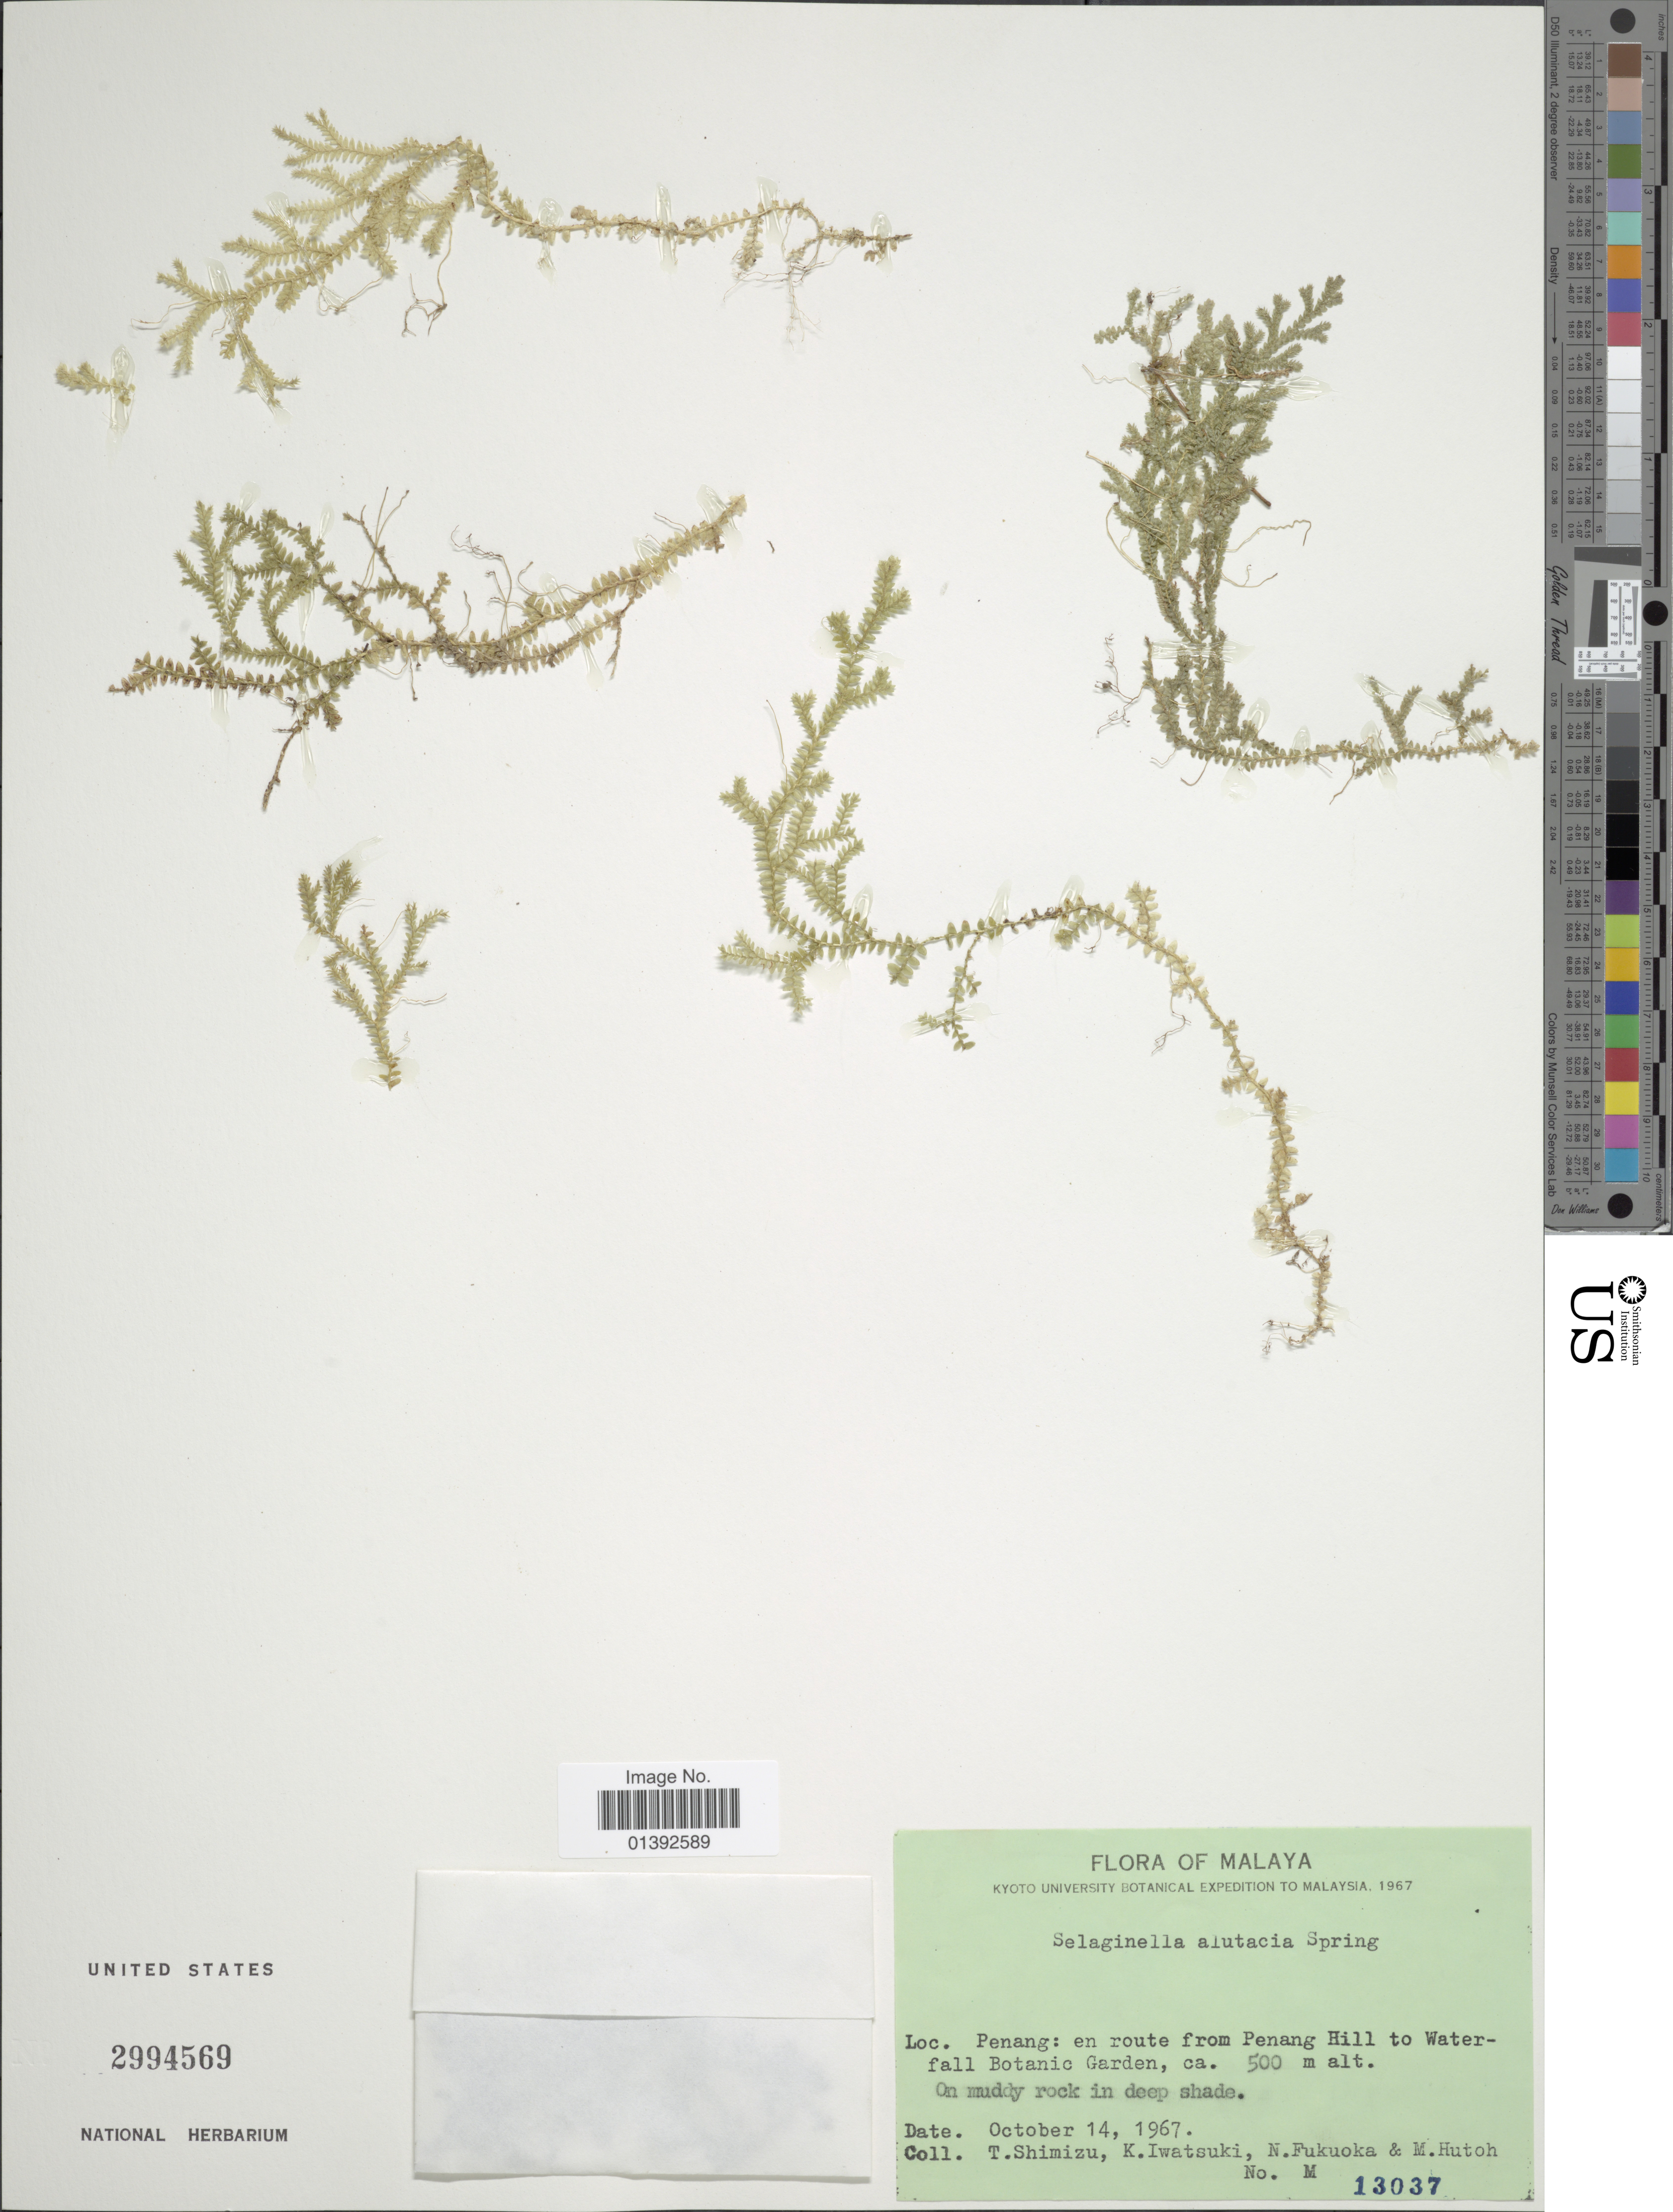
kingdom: Plantae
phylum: Tracheophyta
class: Lycopodiopsida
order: Selaginellales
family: Selaginellaceae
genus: Selaginella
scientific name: Selaginella alutacea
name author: Spring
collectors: T. Shimizu, K. Iwatsuki, N. Fukuoka & M. Hutoh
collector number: M 13037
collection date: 1967-10-14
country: Malaysia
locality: Malaya, Penang: en route from Penang Hill to Waterfall Botanic Garden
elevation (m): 500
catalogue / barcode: US 2994569